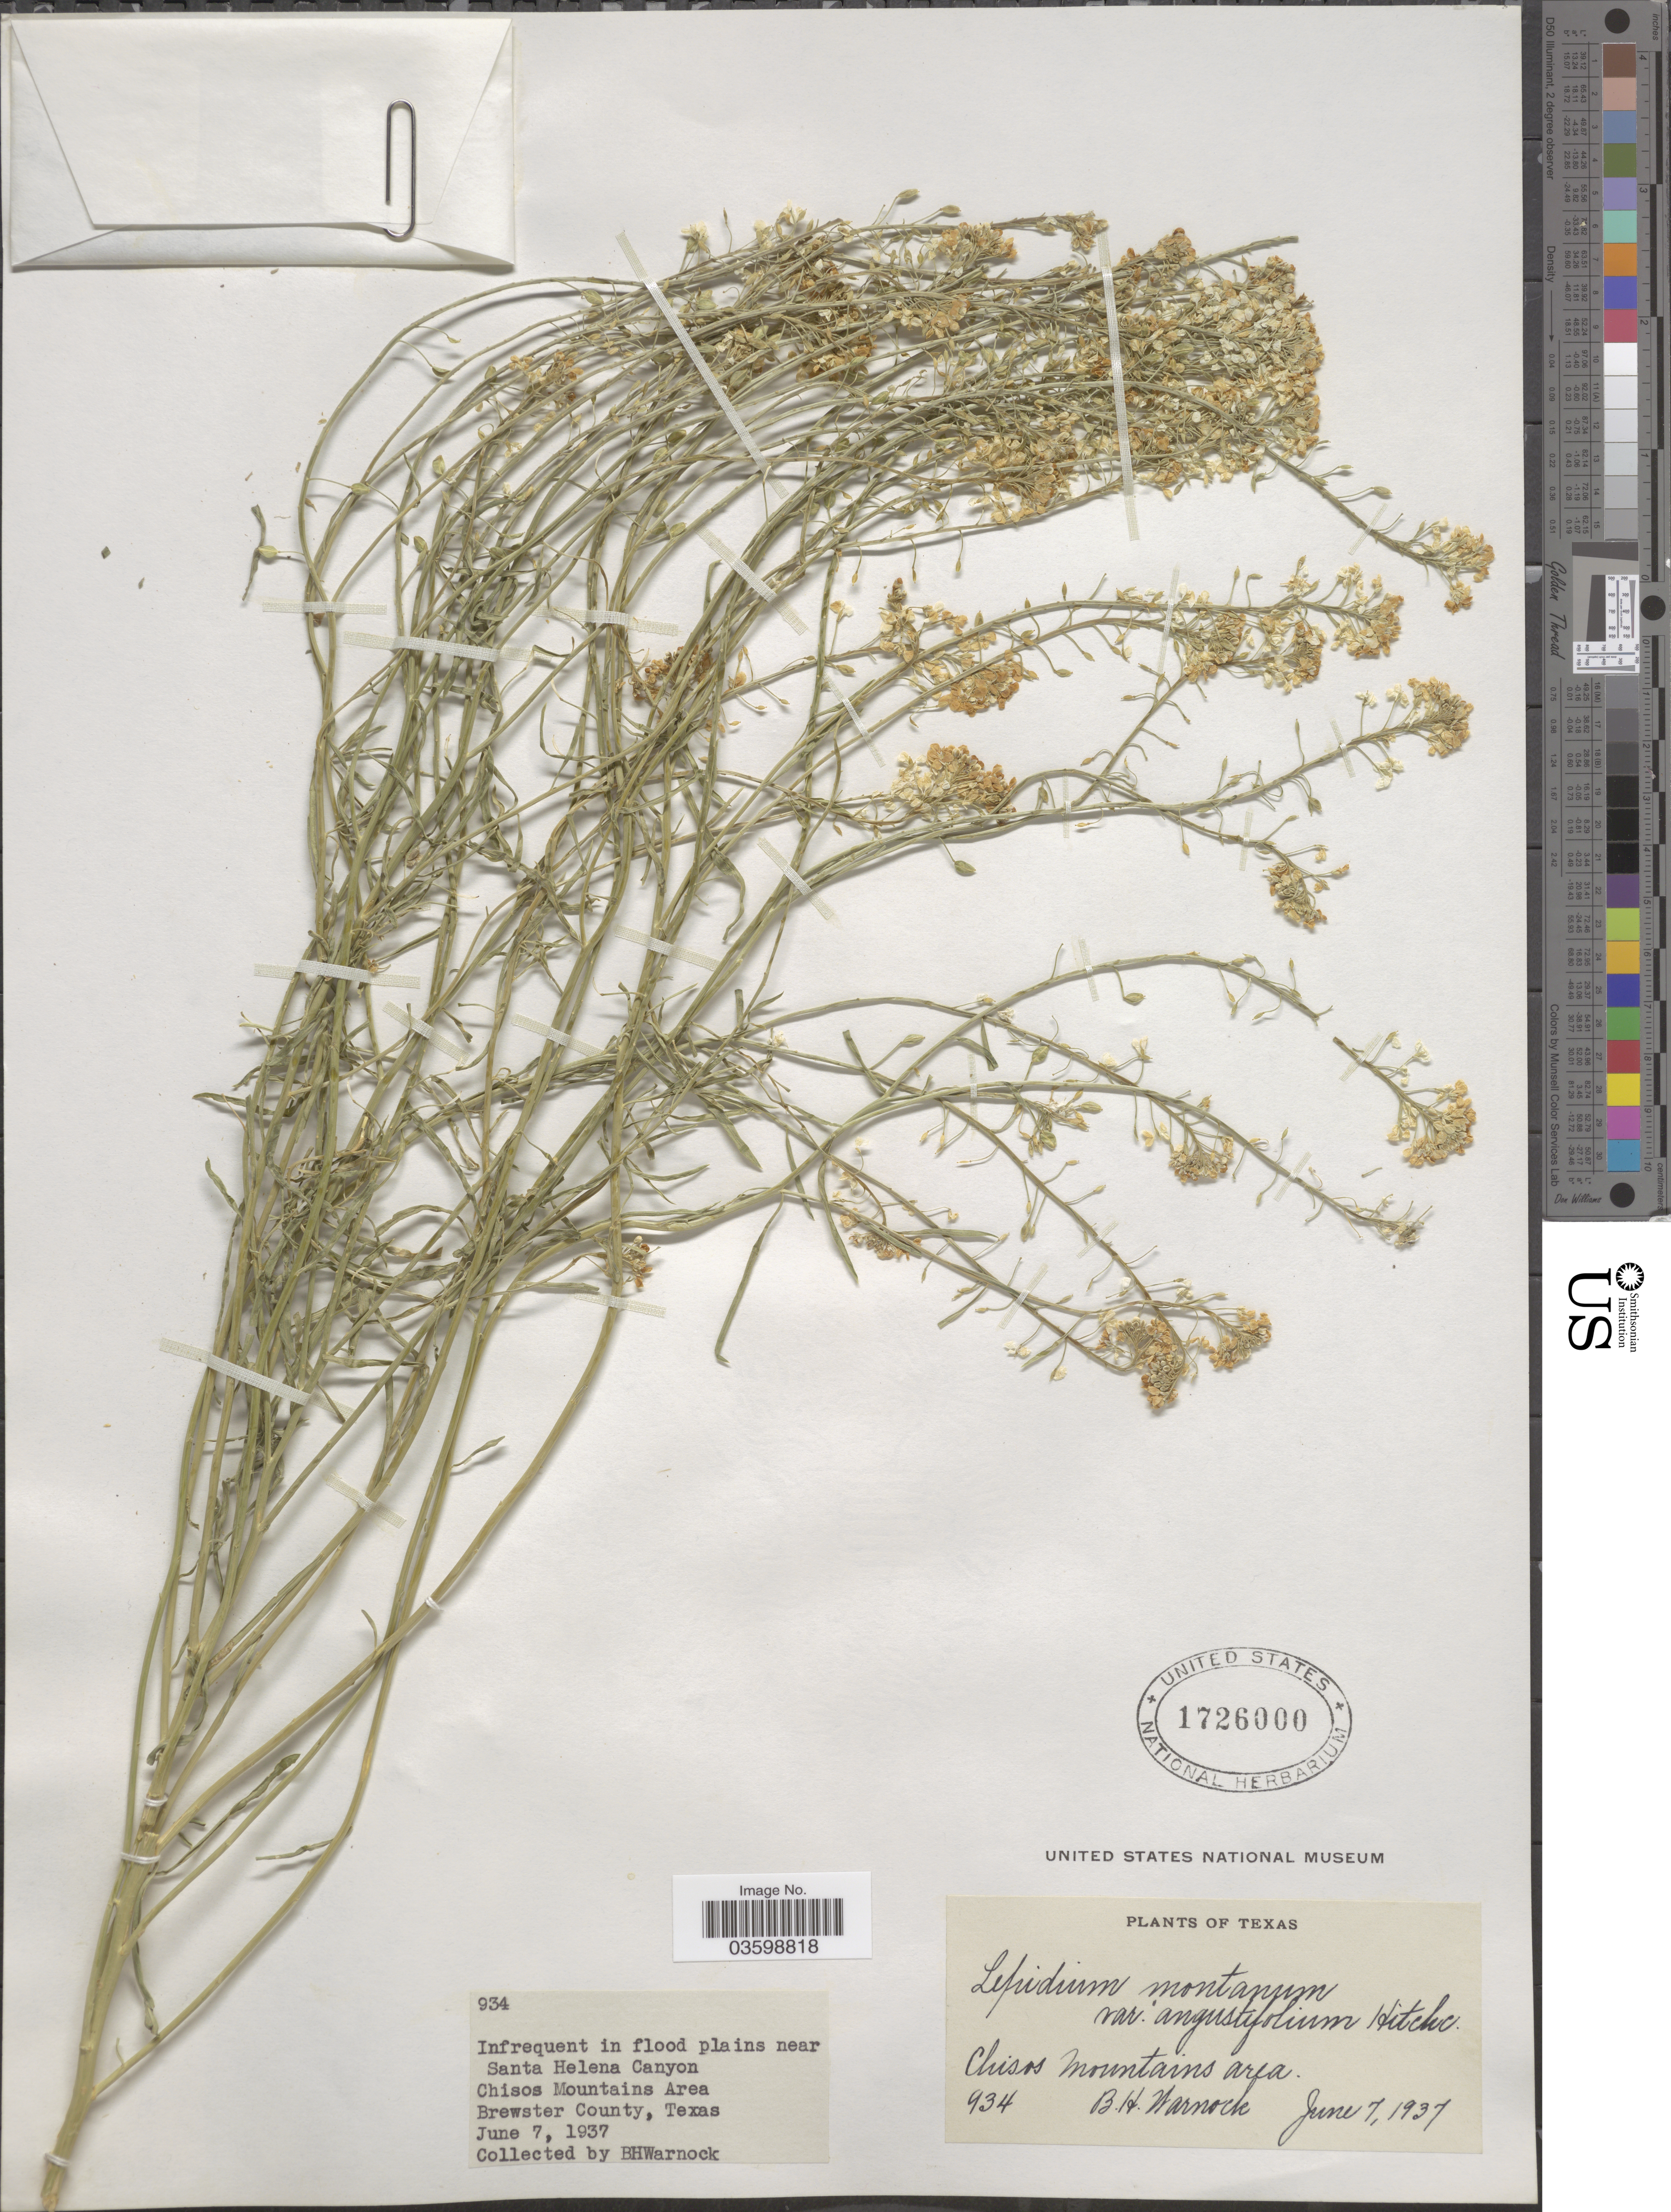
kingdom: Plantae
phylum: Tracheophyta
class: Magnoliopsida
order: Brassicales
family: Brassicaceae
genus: Lepidium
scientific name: Lepidium montanum var. angustifolium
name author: C.L. Hitchc.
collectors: B. H. Warnock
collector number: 934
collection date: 1937-06-07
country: United States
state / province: Texas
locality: Infrequent in flood plains near Santa Helena Canyon. Chisos Mountains Area, Brewster County.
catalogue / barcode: US 1726000